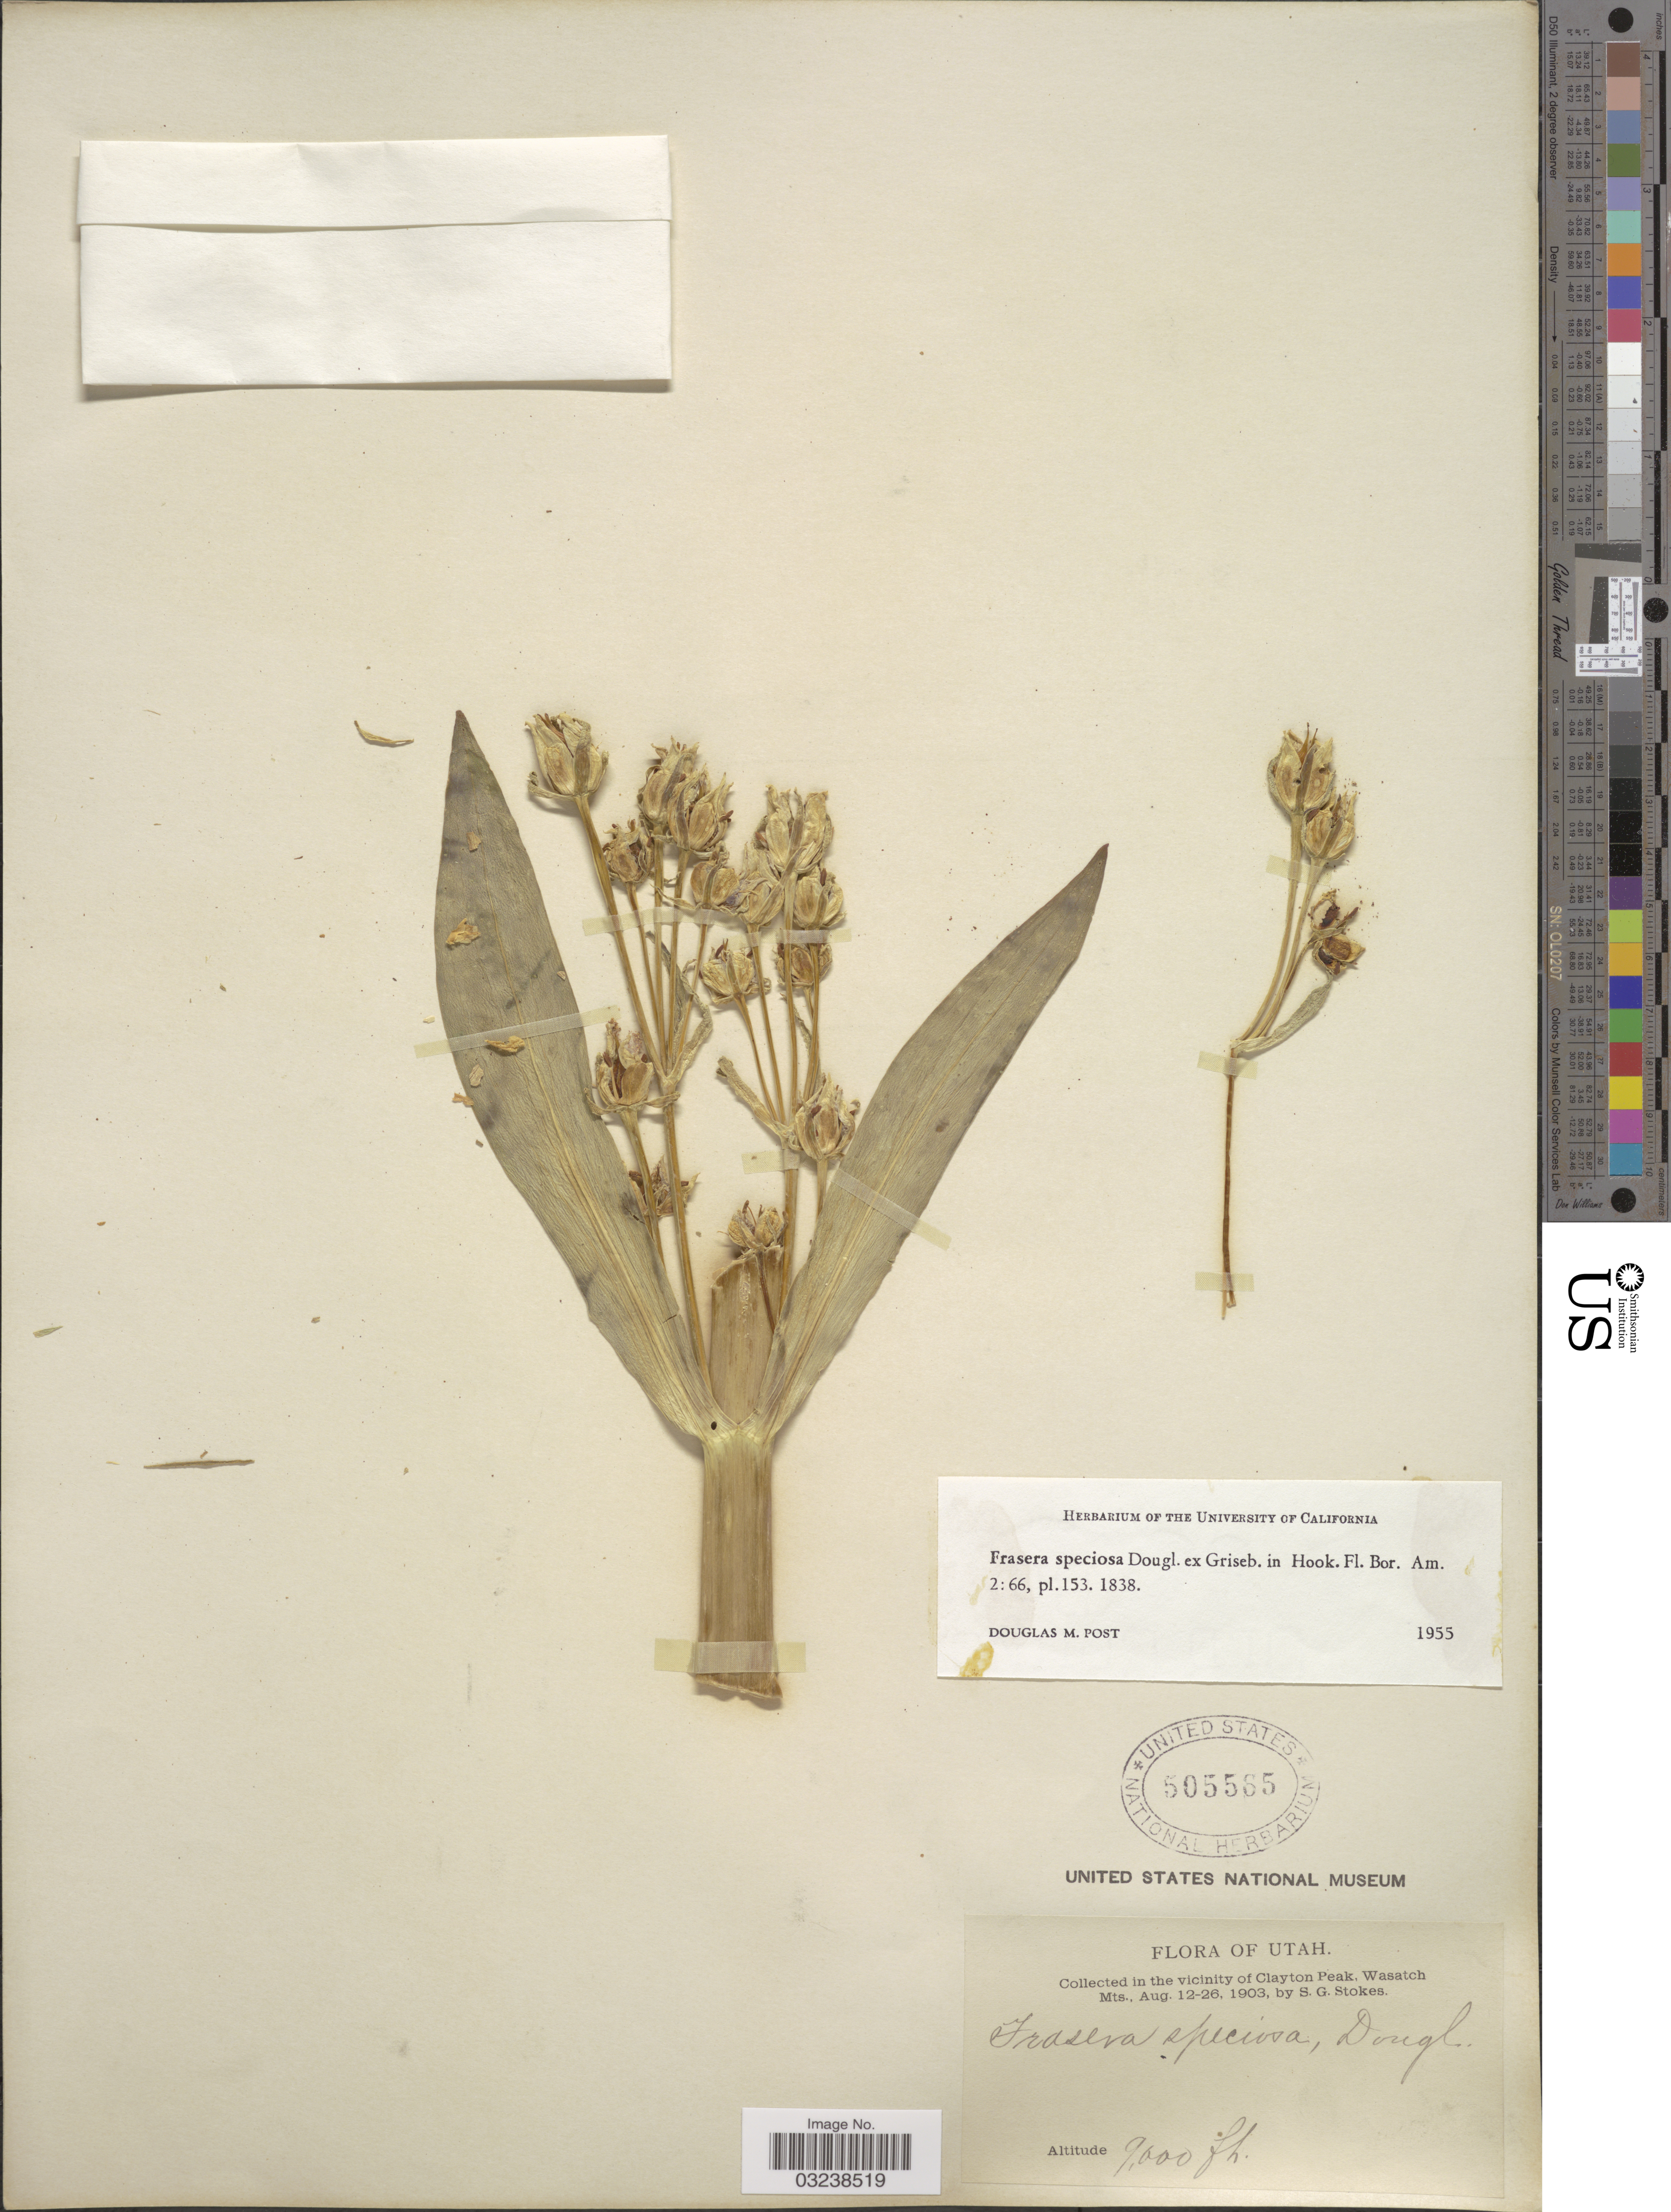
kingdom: Plantae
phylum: Tracheophyta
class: Magnoliopsida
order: Gentianales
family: Gentianaceae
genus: Swertia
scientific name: Swertia radiata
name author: (Kellogg) Kuntze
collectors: S. G. Stokes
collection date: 1903-08-12/1903-08-26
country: United States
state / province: Utah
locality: In the vicinity of Clayton Peak, Wasatch Mts.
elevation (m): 2743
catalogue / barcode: US 505565